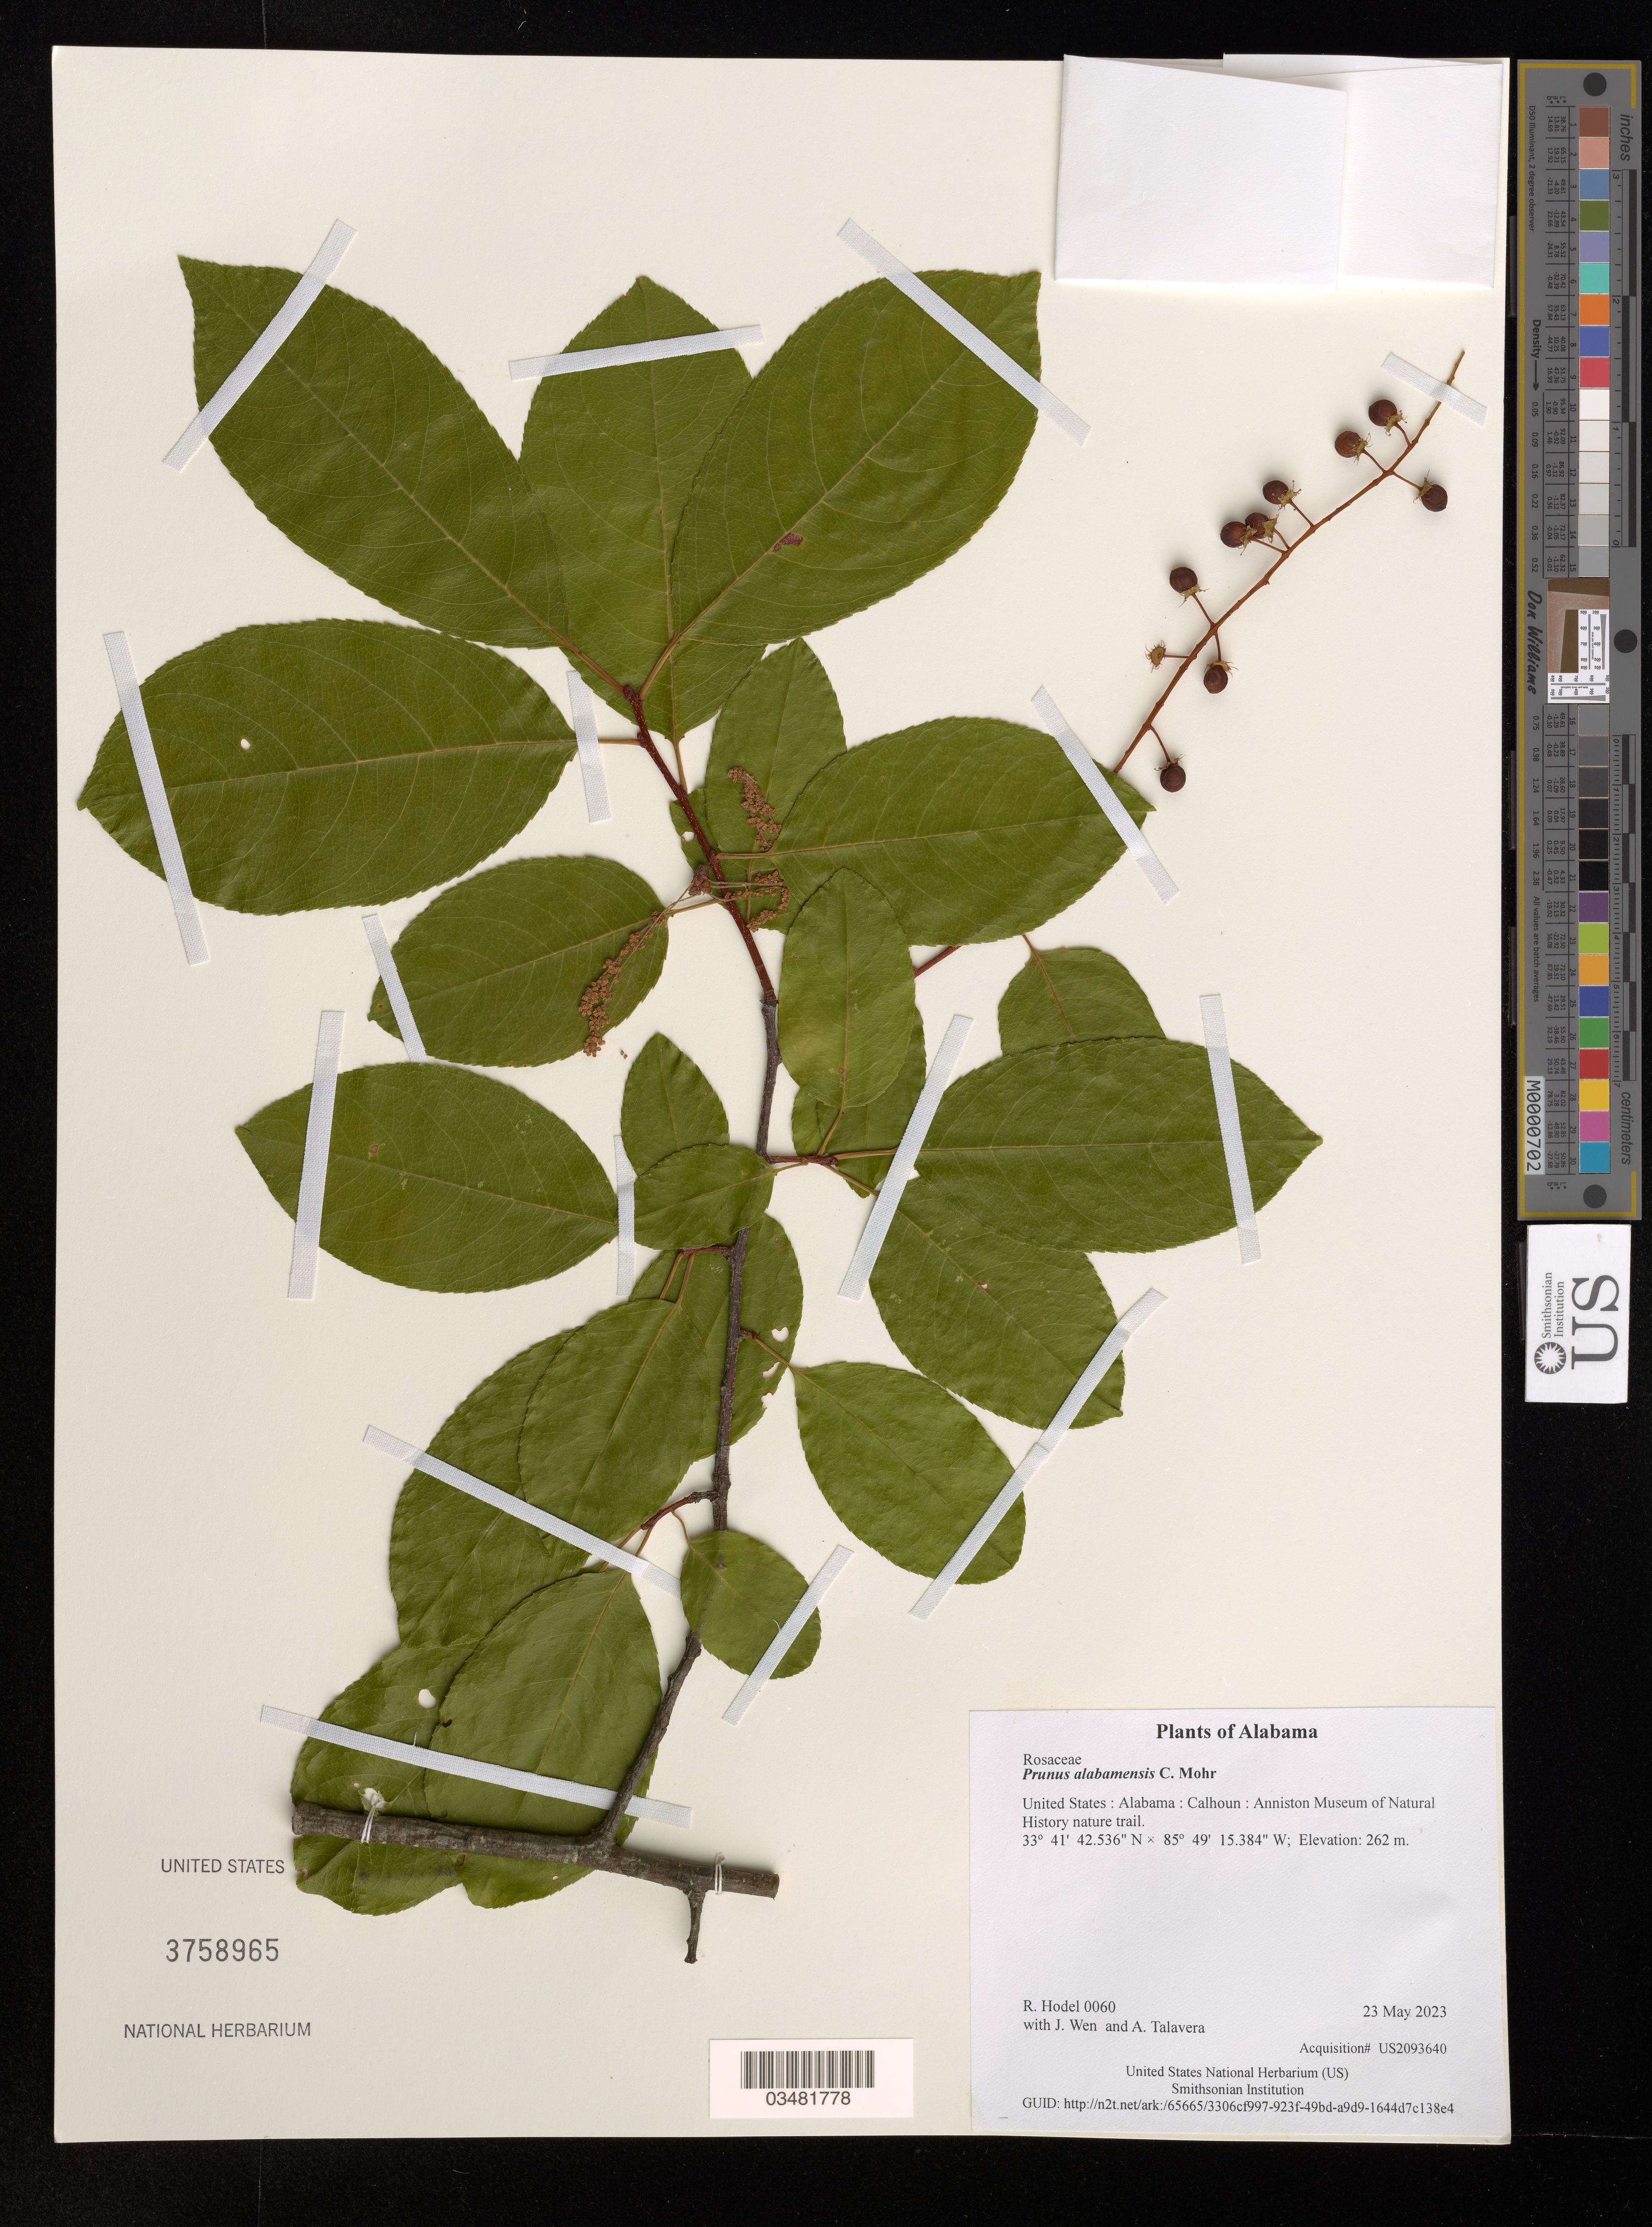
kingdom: Plantae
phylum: Tracheophyta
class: Magnoliopsida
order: Rosales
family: Rosaceae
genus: Prunus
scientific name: Prunus alabamensis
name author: C. Mohr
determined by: Hodel, Richard G. J.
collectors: R. Hodel, J. Wen & A. Talavera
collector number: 0060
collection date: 2023-05-23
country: United States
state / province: Alabama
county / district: Calhoun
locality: Anniston Museum of Natural History nature trail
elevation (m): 262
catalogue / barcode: US 3758965